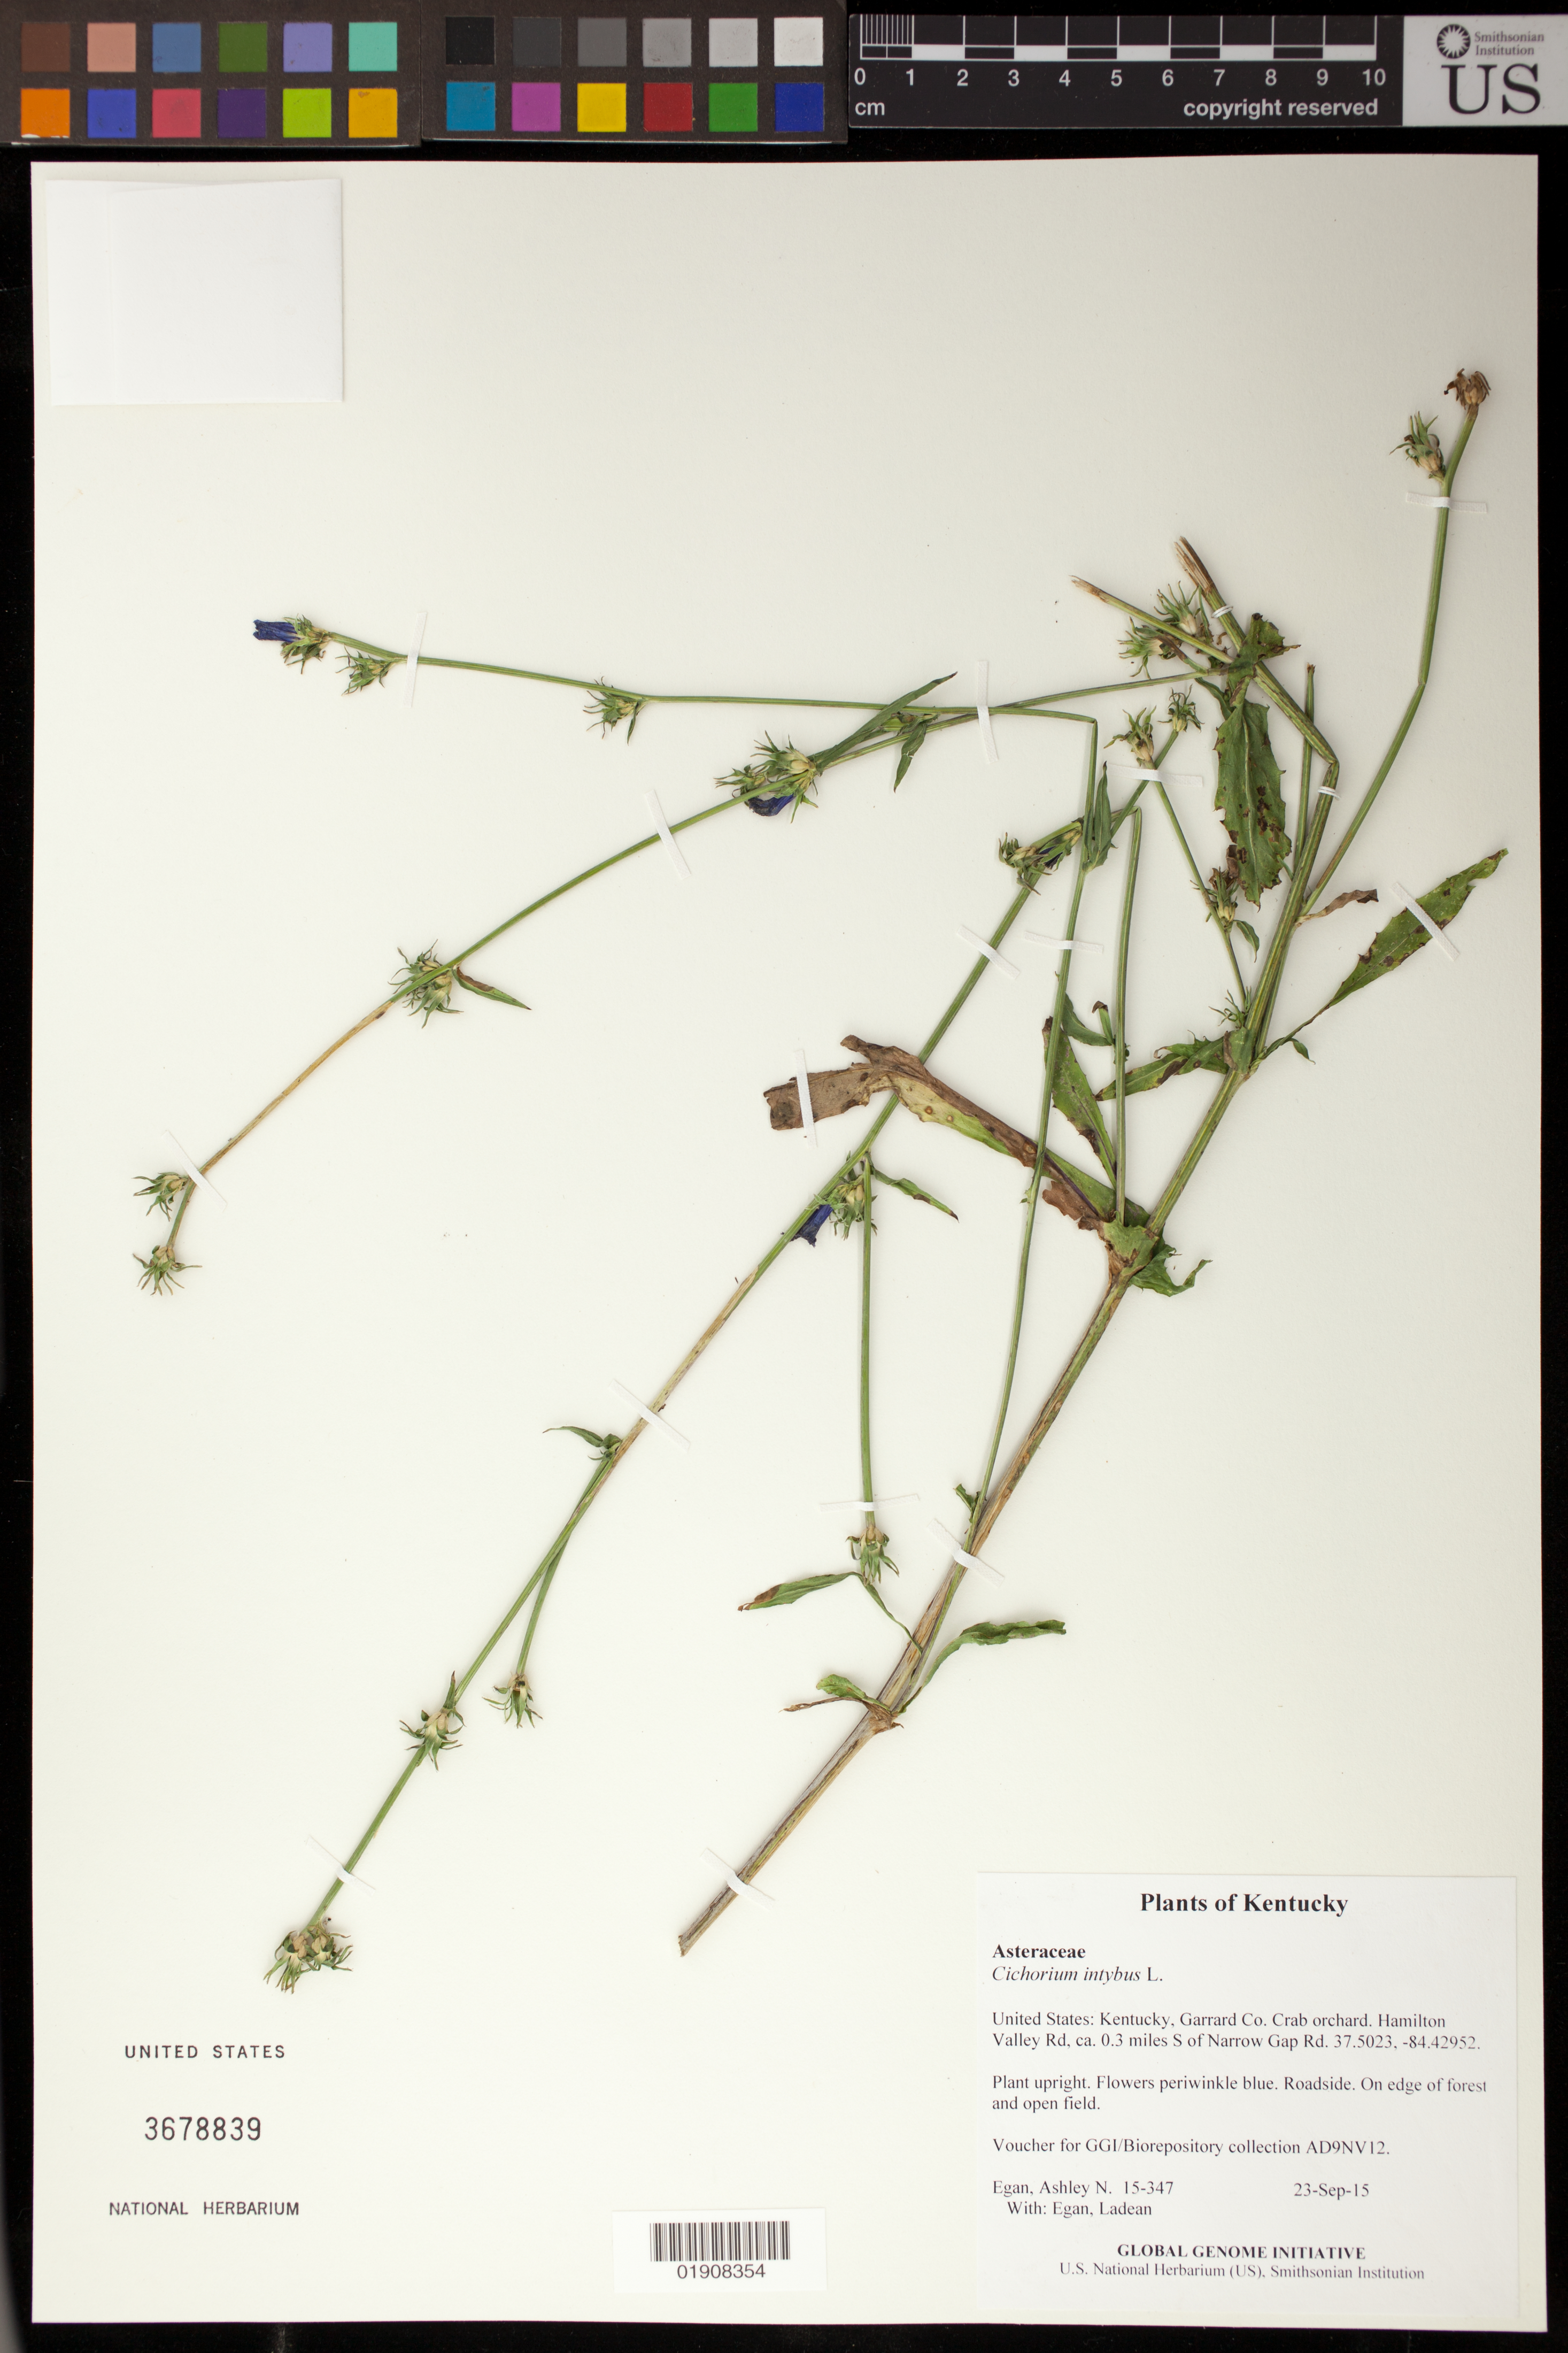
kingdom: Plantae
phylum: Tracheophyta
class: Magnoliopsida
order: Asterales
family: Asteraceae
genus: Cichorium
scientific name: Cichorium intybus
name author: L.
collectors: A. N. Egan & L. Egan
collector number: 15-347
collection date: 2015-09-23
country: United States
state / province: Kentucky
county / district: Garrard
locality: Crab orchard. Hamilton Valley Rd, ca. 0.3 miles S of Narrow Gap Rd.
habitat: Roadside. On edge of forest and open field.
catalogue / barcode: US 3678839